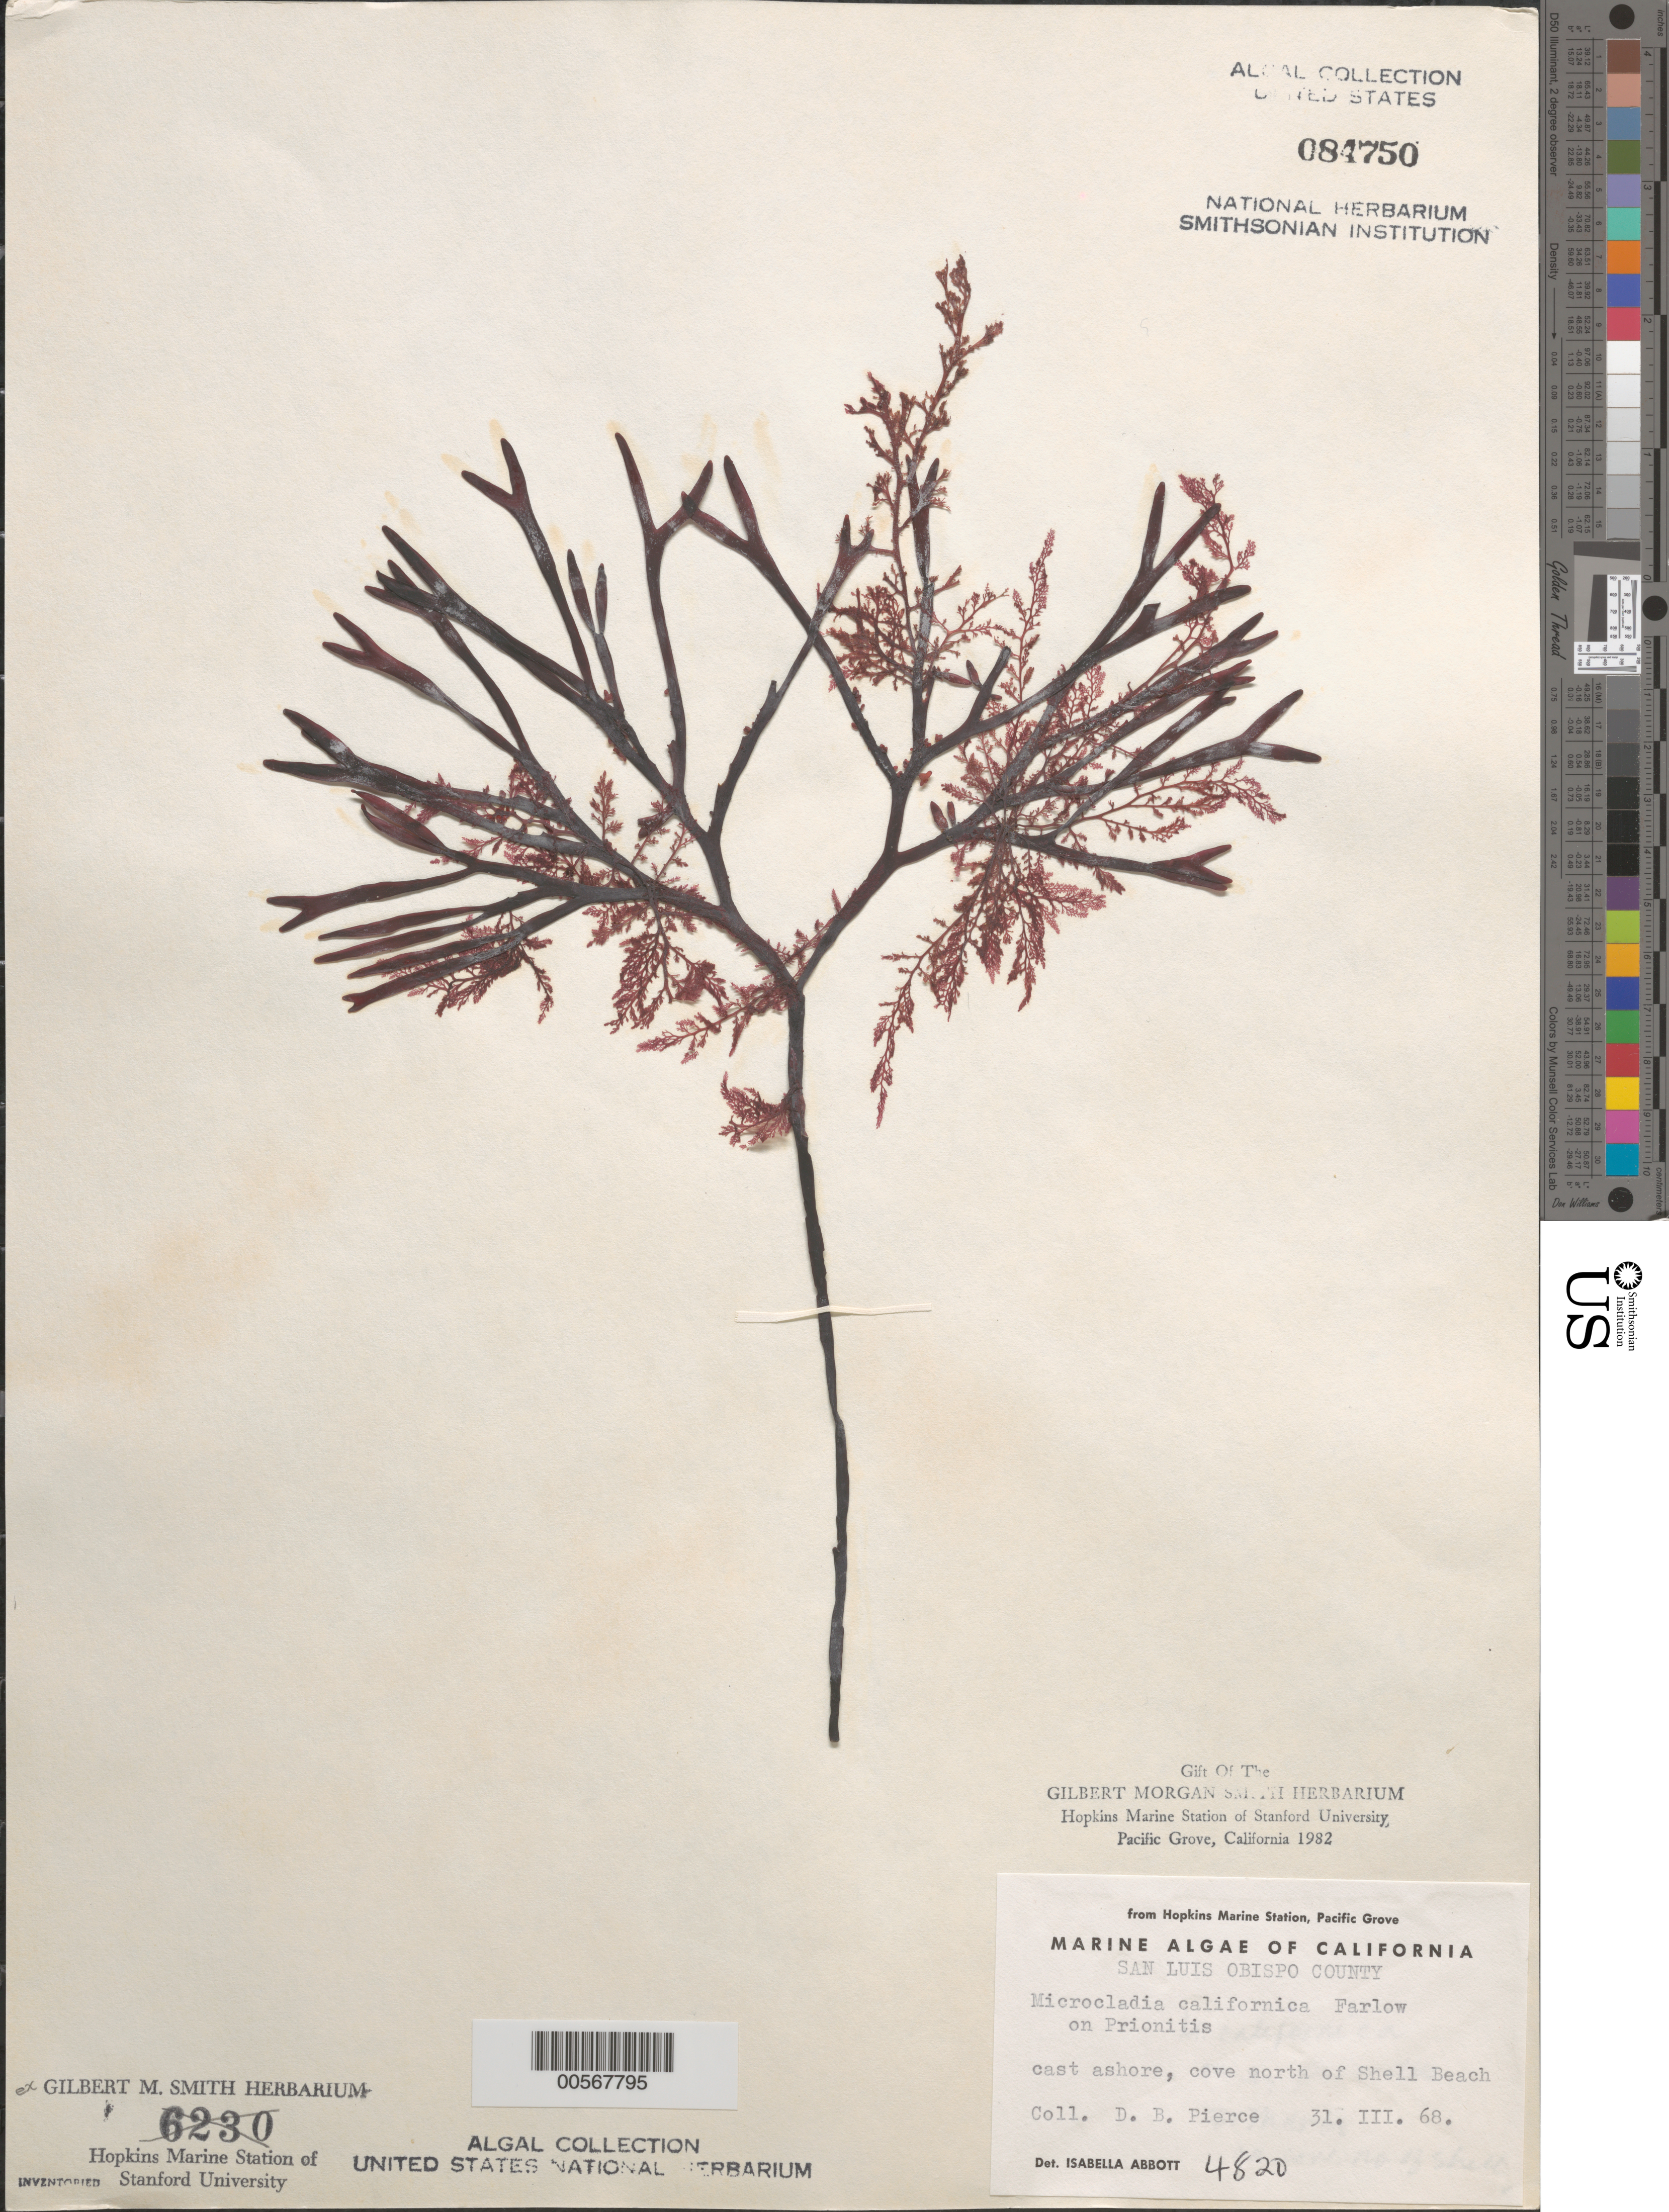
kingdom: Plantae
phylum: Rhodophyta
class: Florideophyceae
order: Ceramiales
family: Ceramiaceae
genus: Campylaephora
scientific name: Campylaephora californica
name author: (Farl.) T.O. Cho in T.O. Cho et al.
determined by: Algae name updating Project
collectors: D. Pierce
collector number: IAA 4820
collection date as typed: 31 Mar 1968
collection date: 1968-03-31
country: United States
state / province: California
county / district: San Luis Obispo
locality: Cove north of Shell Beach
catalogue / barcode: US 84750